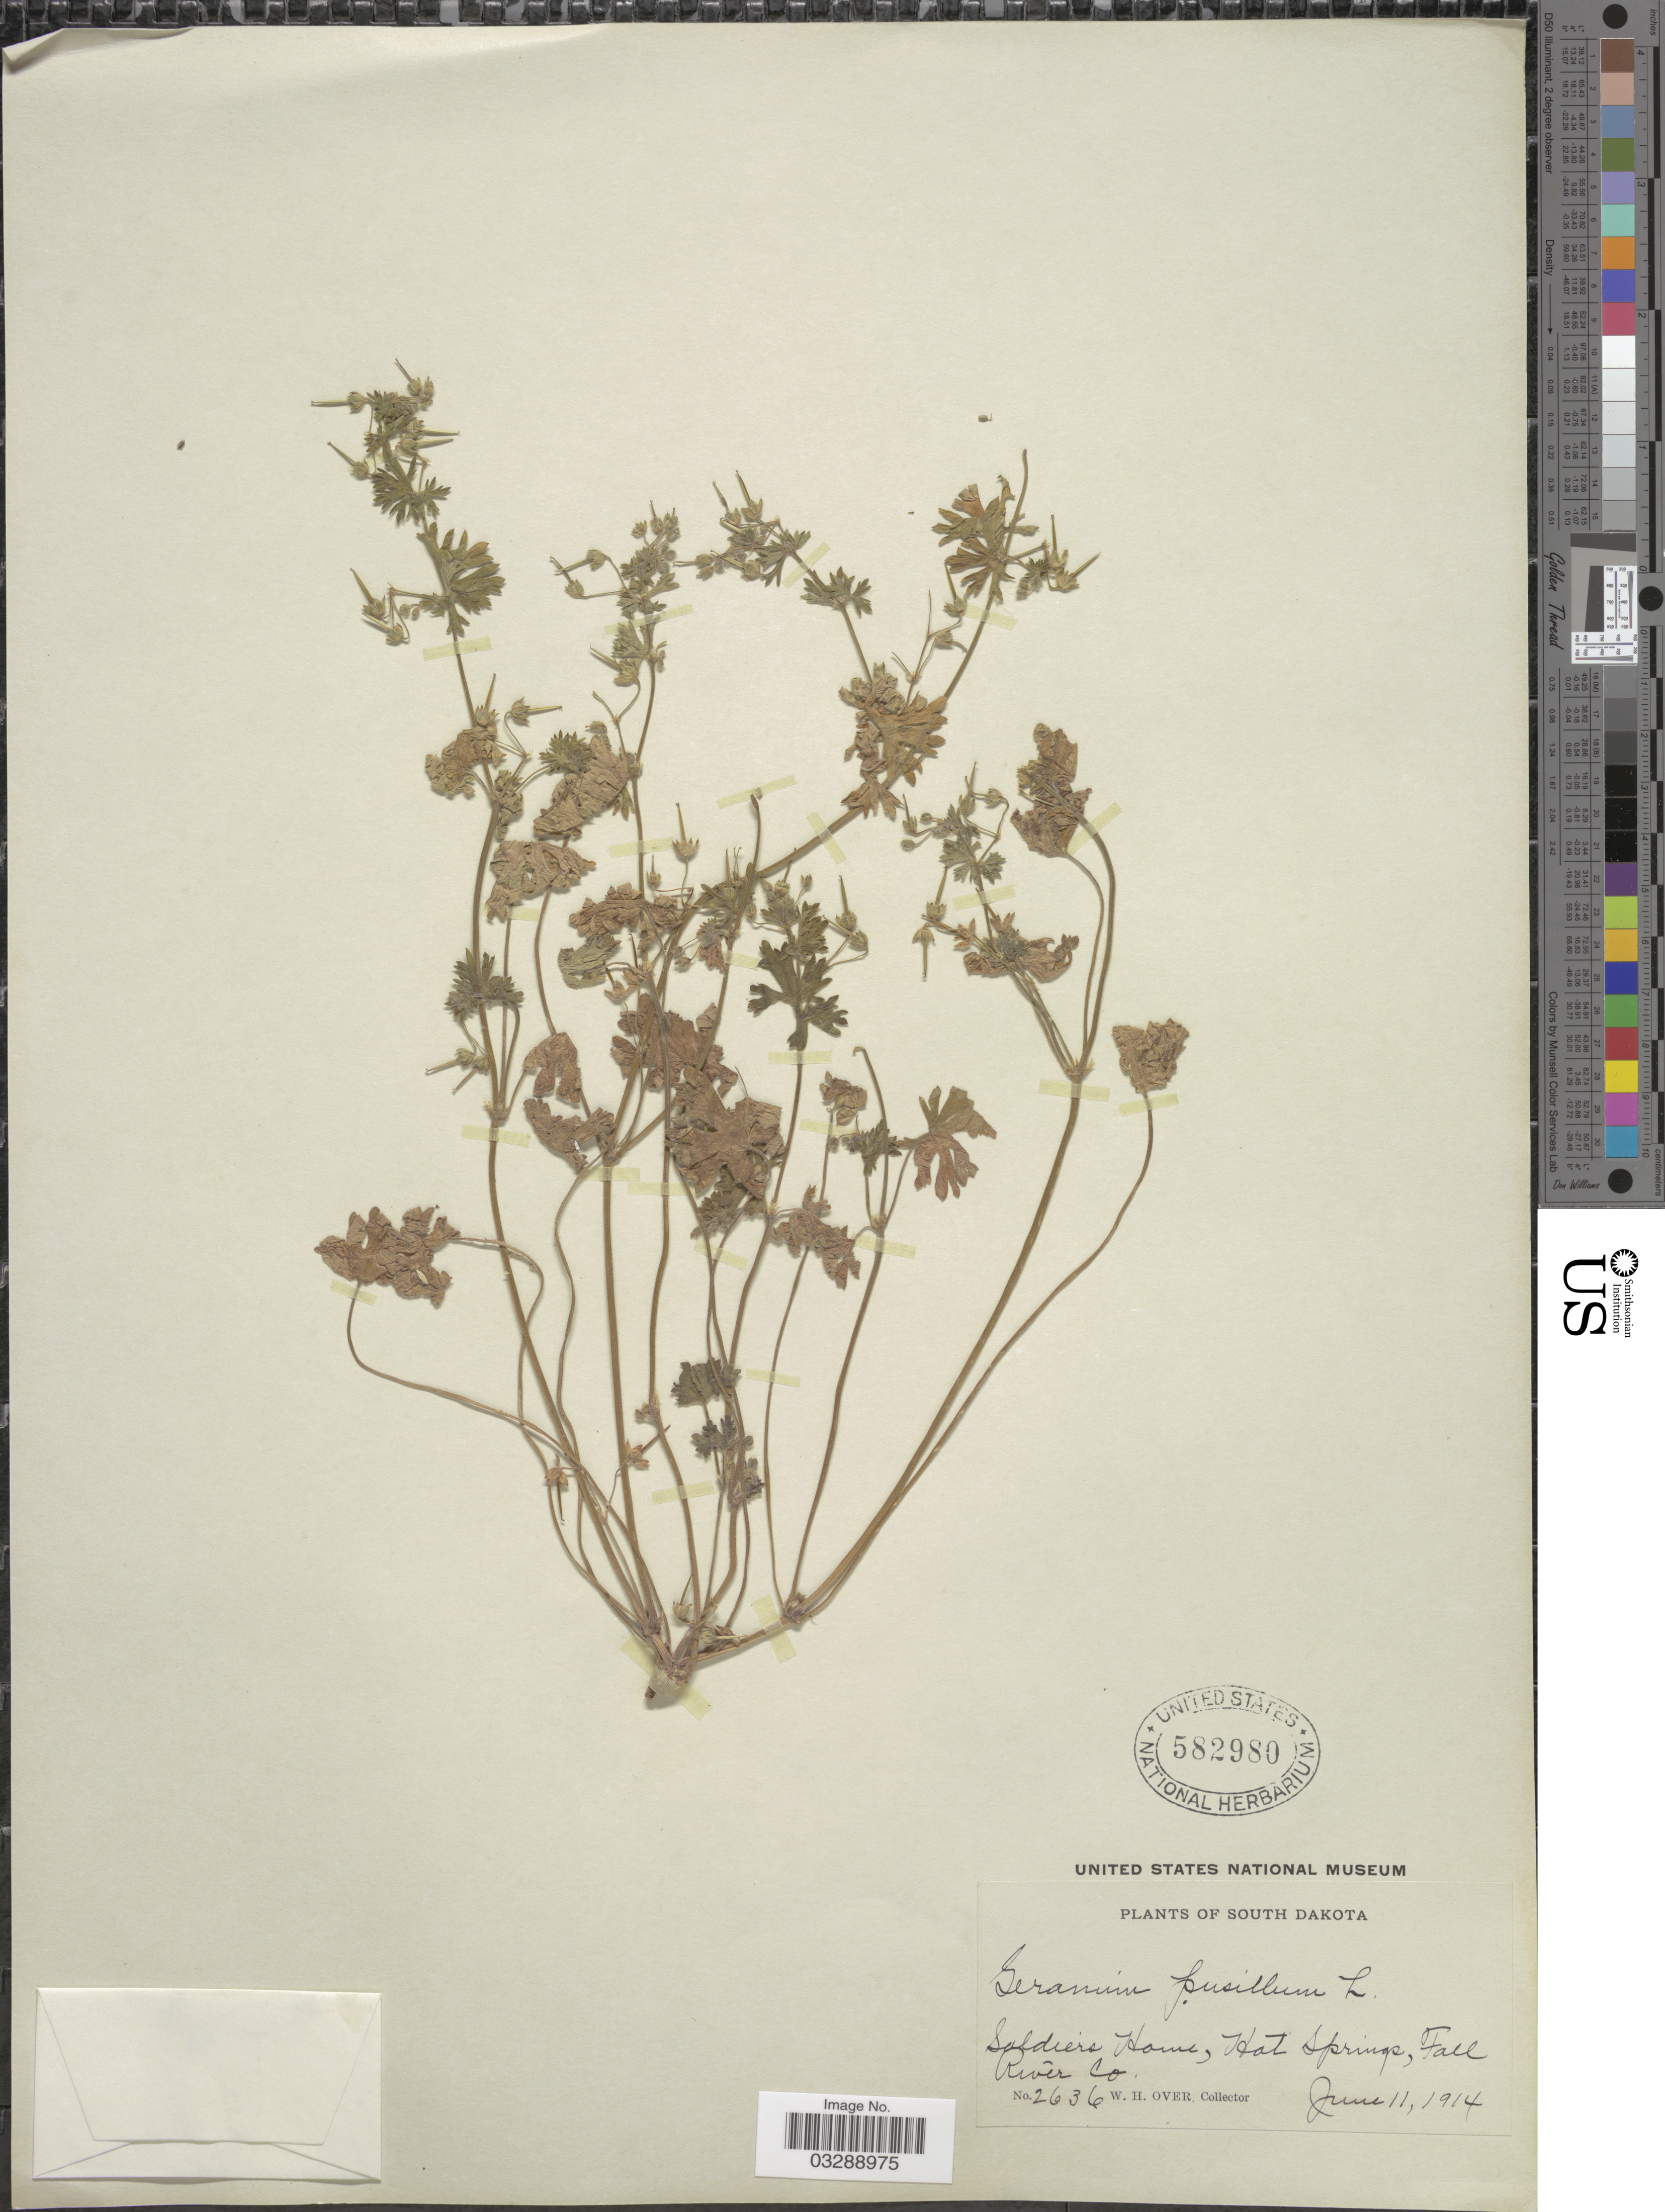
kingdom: Plantae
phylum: Tracheophyta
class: Magnoliopsida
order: Geraniales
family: Geraniaceae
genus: Geranium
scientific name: Geranium pusillum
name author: L.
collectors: W. Over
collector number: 2636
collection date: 1914-06-11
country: United States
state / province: South Dakota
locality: Soldiers Home, Hot Springs, Fall River Co.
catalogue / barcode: US 582980